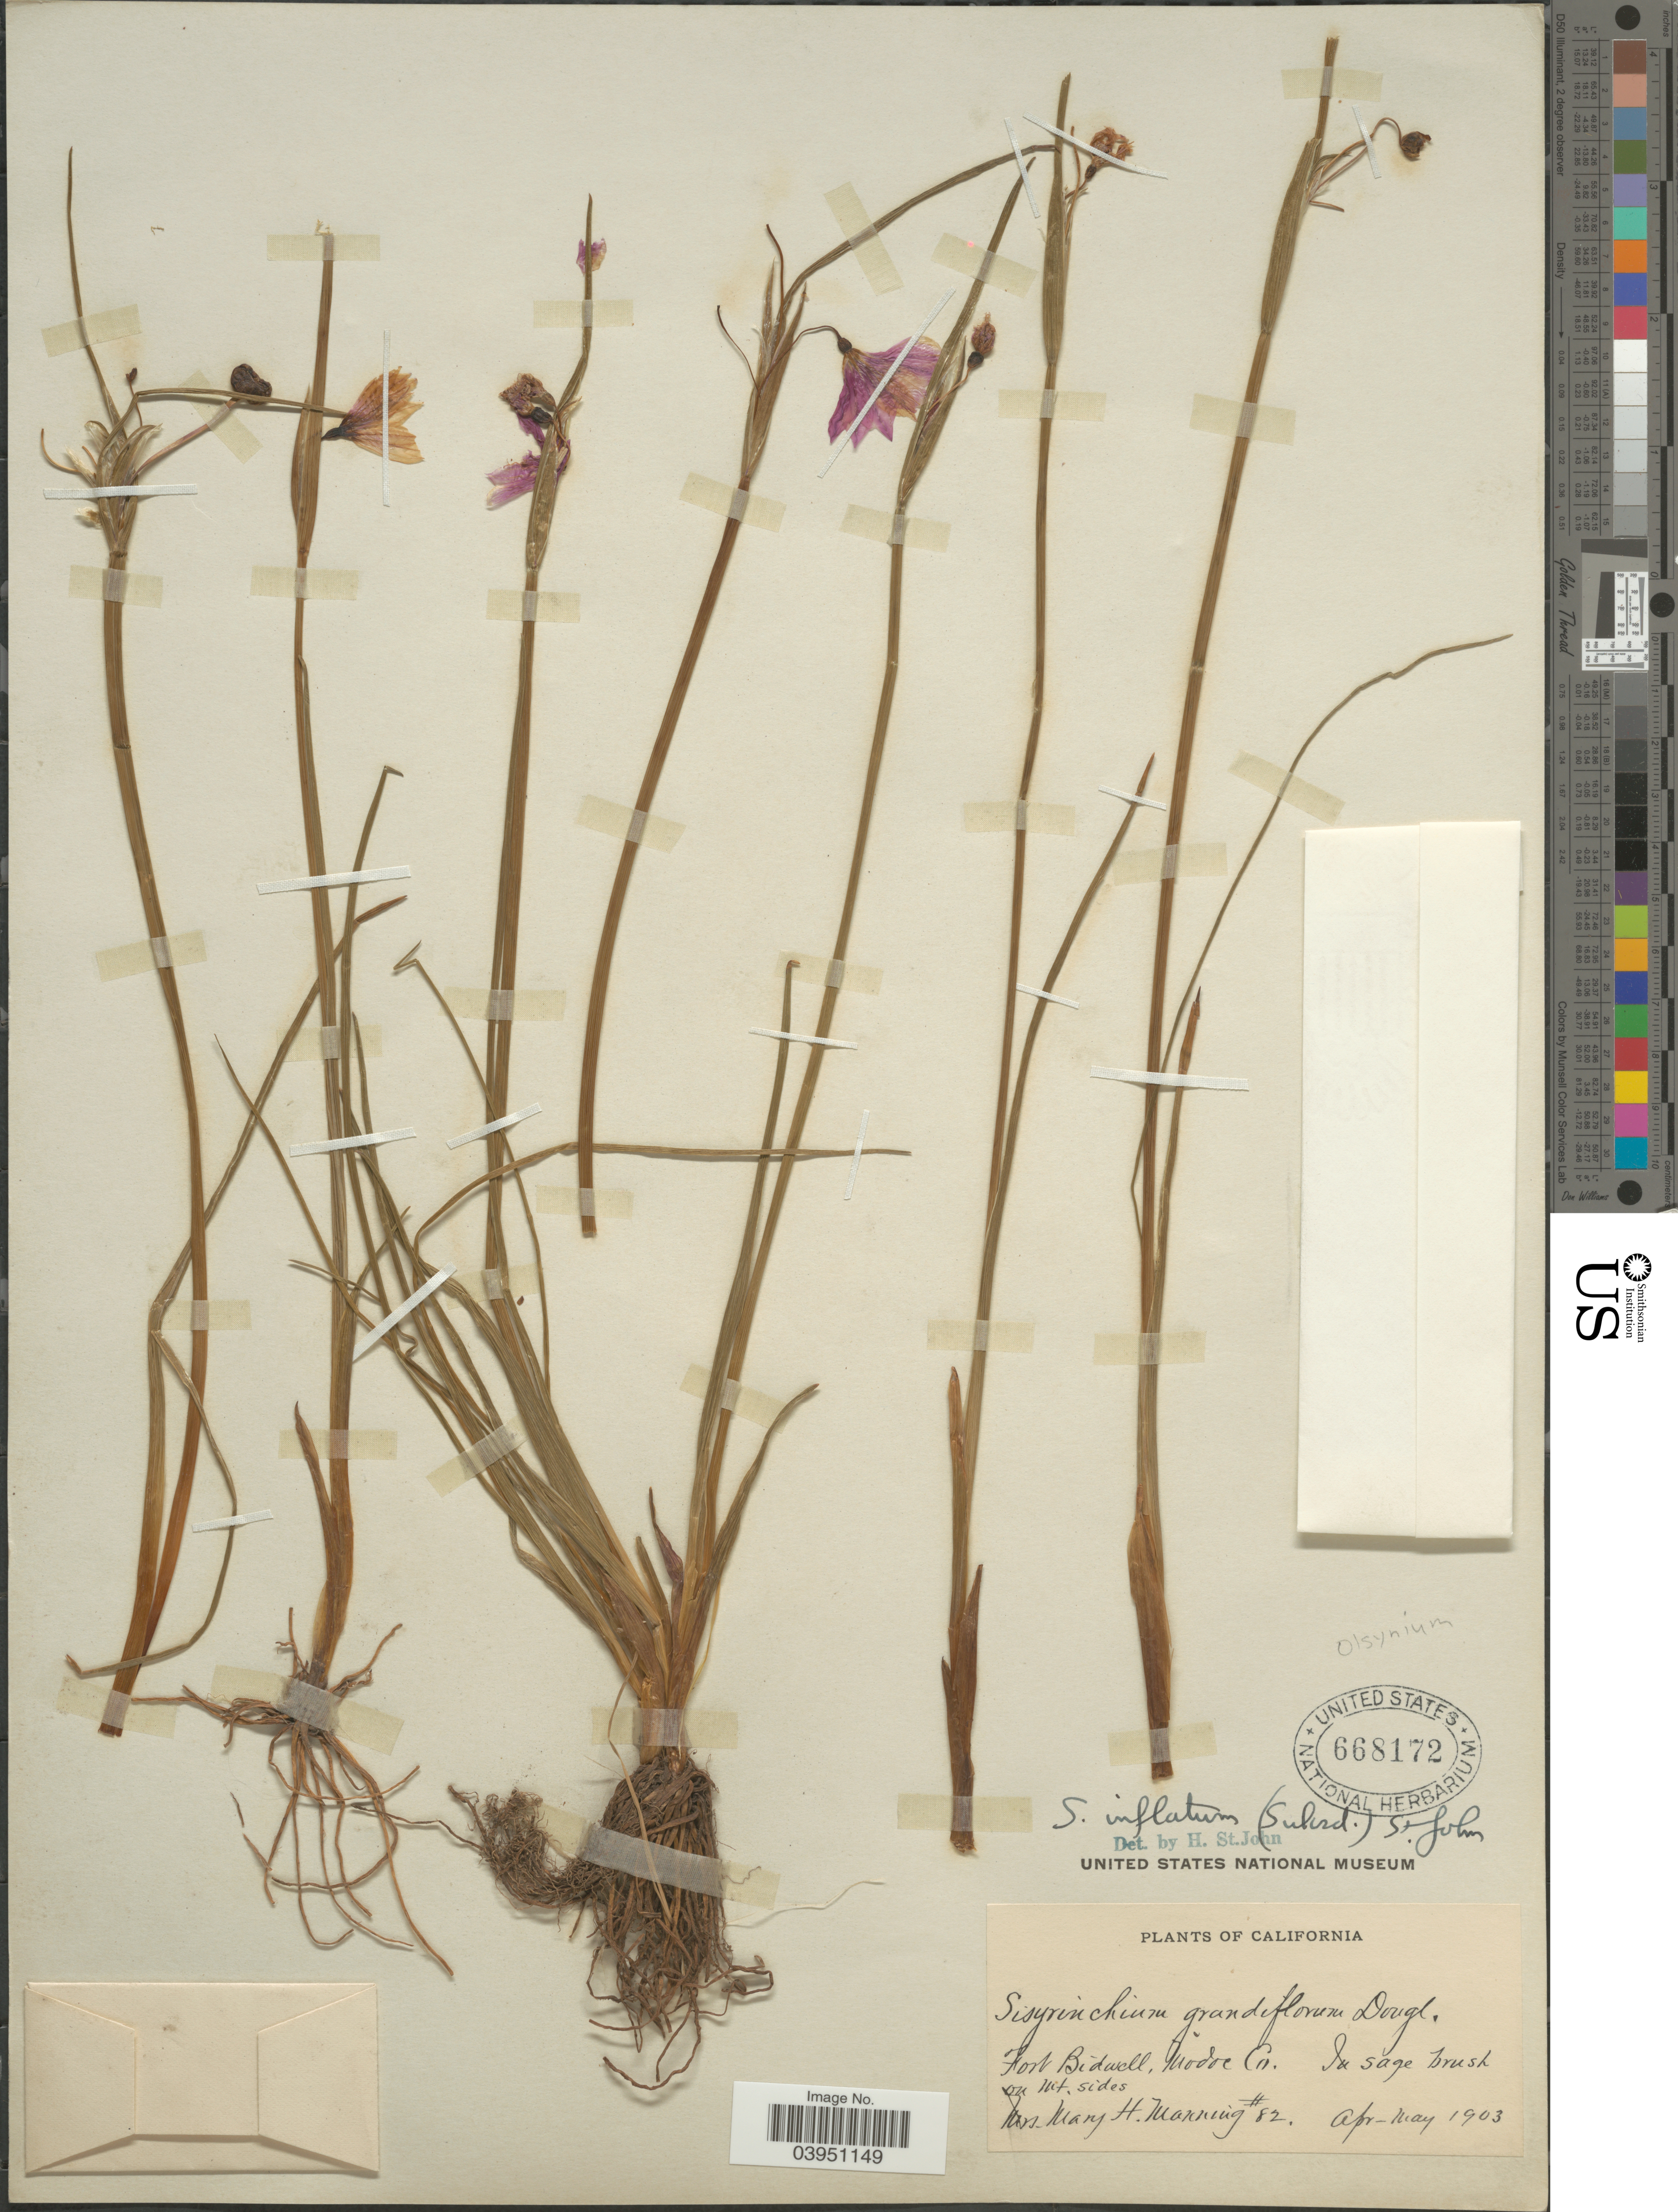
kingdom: Plantae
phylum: Tracheophyta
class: Liliopsida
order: Asparagales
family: Iridaceae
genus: Sisyrinchium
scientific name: Sisyrinchium inflatum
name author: (Suksd.) H. St. John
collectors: M. Manning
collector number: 82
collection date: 1903-04/1903-05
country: United States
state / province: California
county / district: Modoc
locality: Fort Bidwell, Modoc Co. In sage brush on Mt. sides.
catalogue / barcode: US 668172